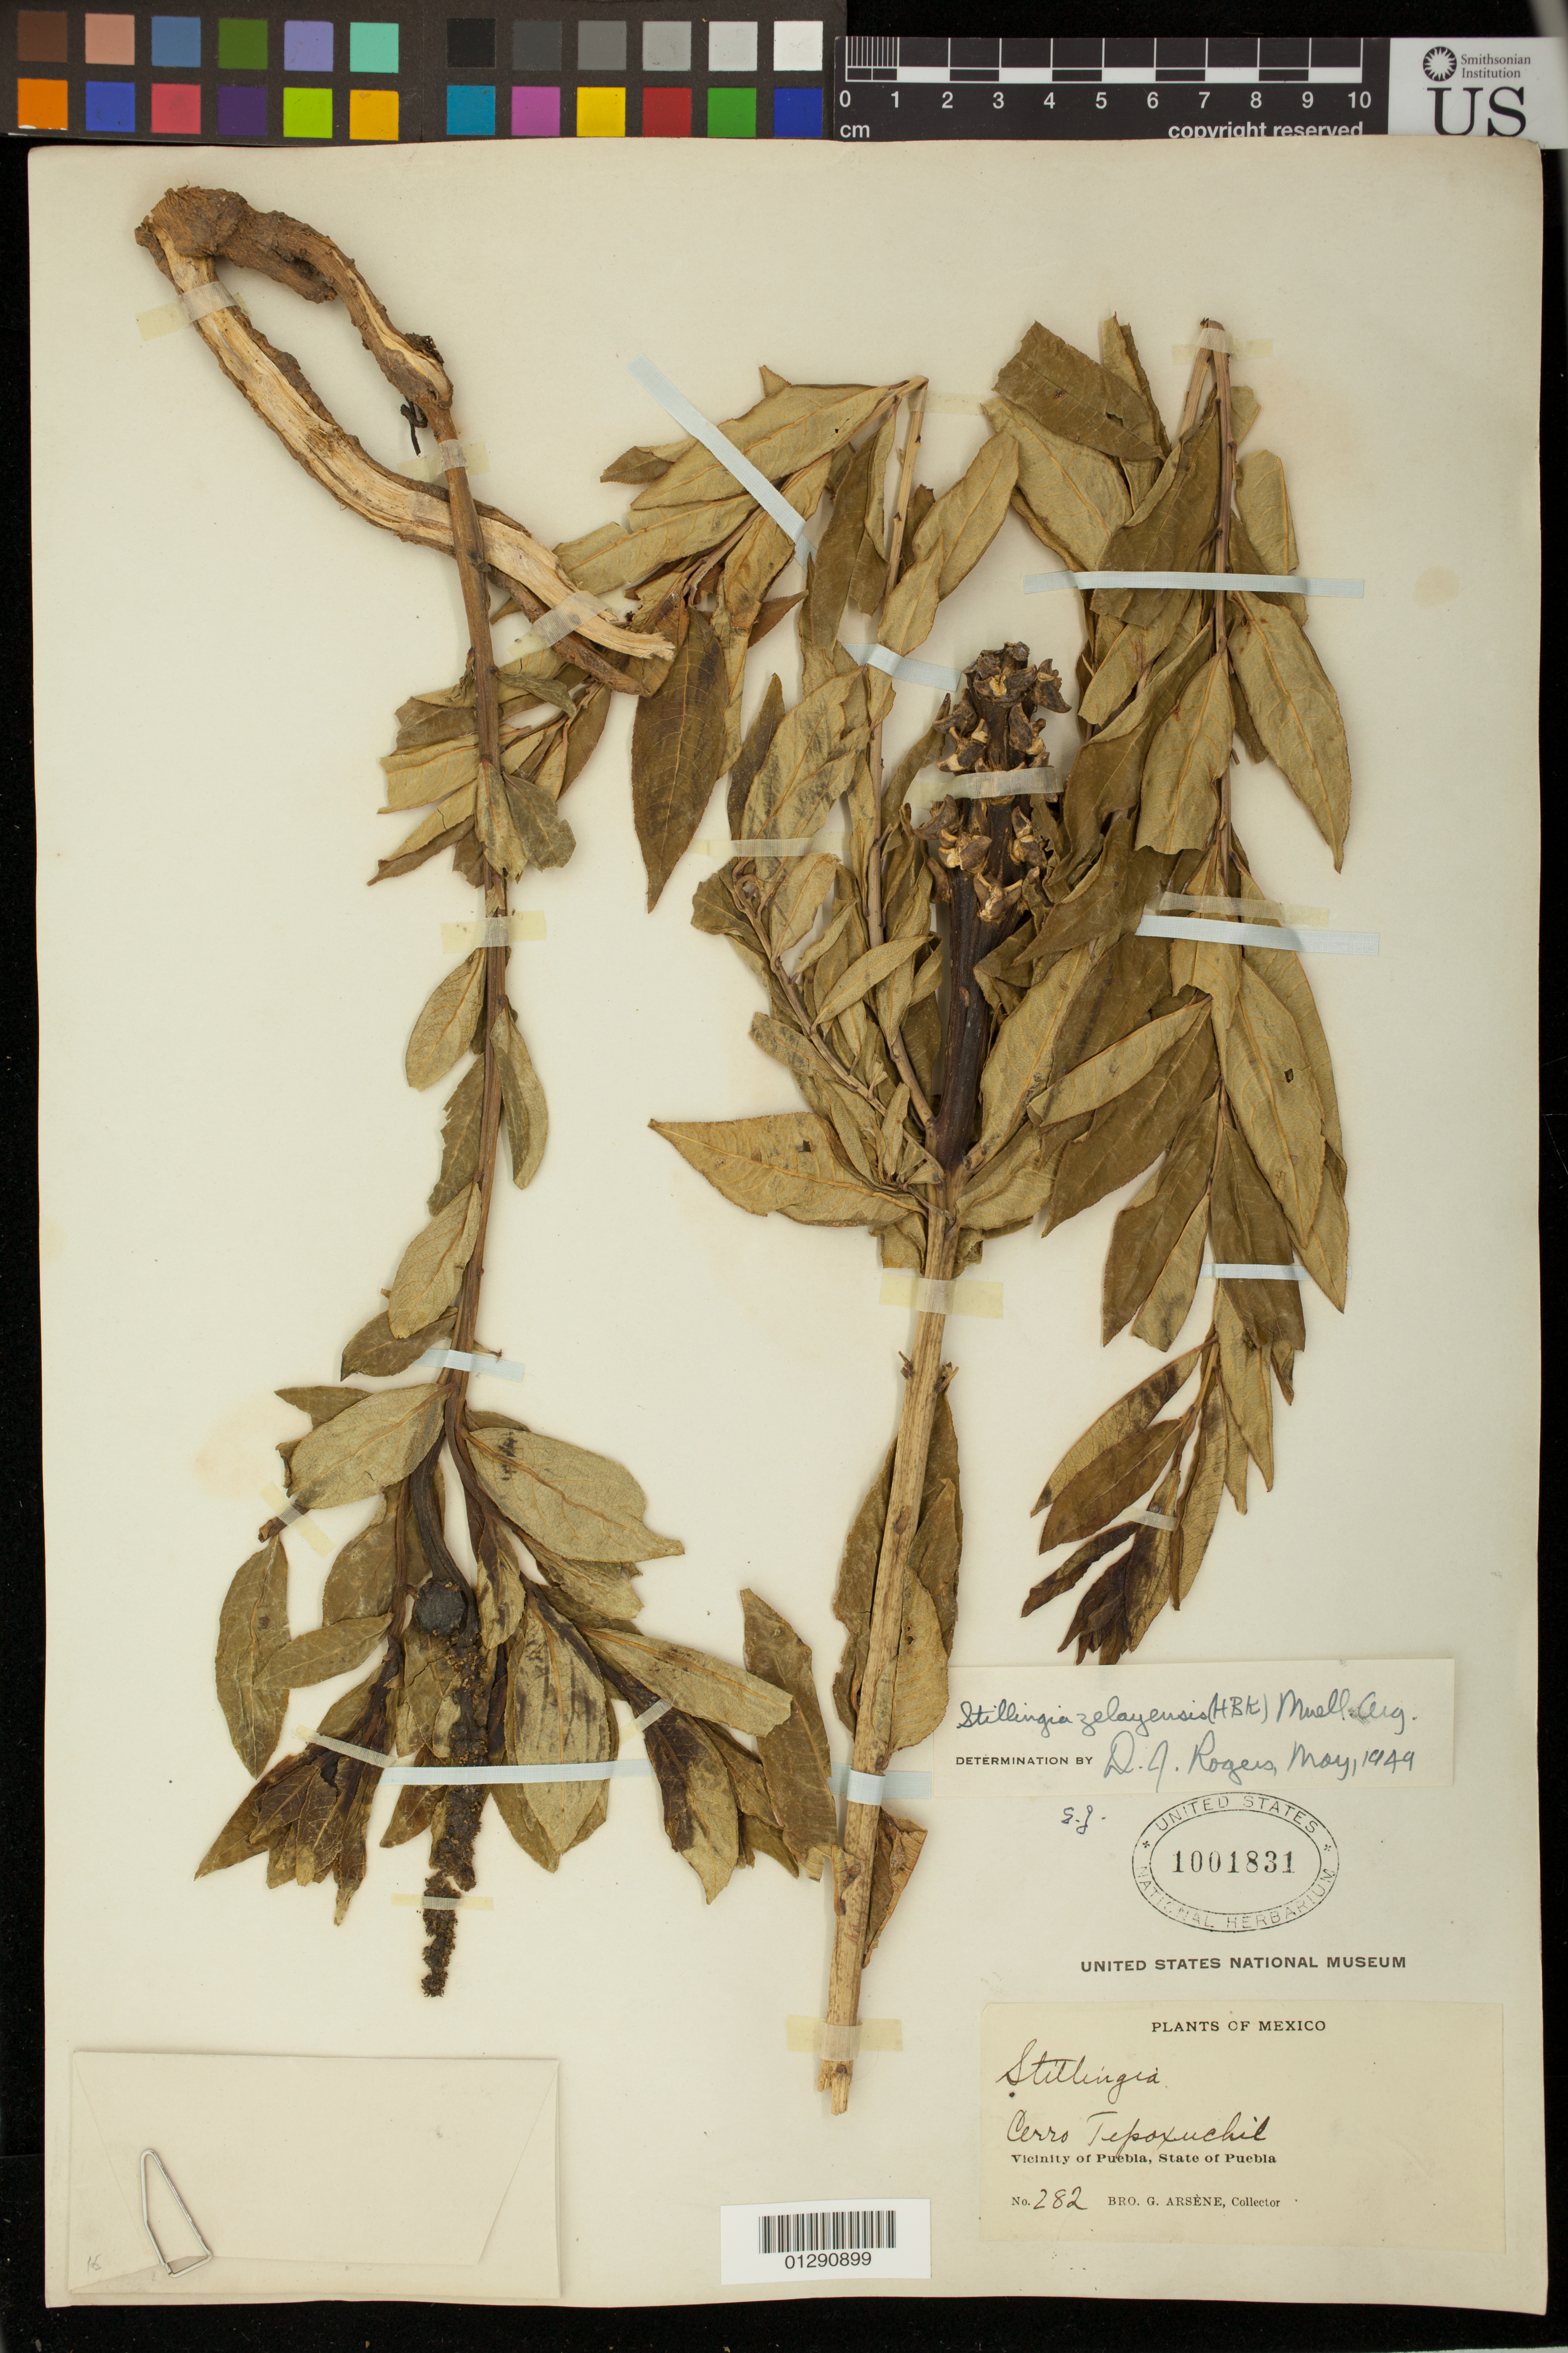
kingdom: Plantae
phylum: Tracheophyta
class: Magnoliopsida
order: Malpighiales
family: Euphorbiaceae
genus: Stillingia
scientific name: Stillingia zelayensis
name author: (Kunth) Müll. Arg.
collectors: Bro. G. Arsène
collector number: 282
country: Mexico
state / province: Puebla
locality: Cerro Tepoxuchil, Vicinity of Puebla, State of Puebla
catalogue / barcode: US 1001831